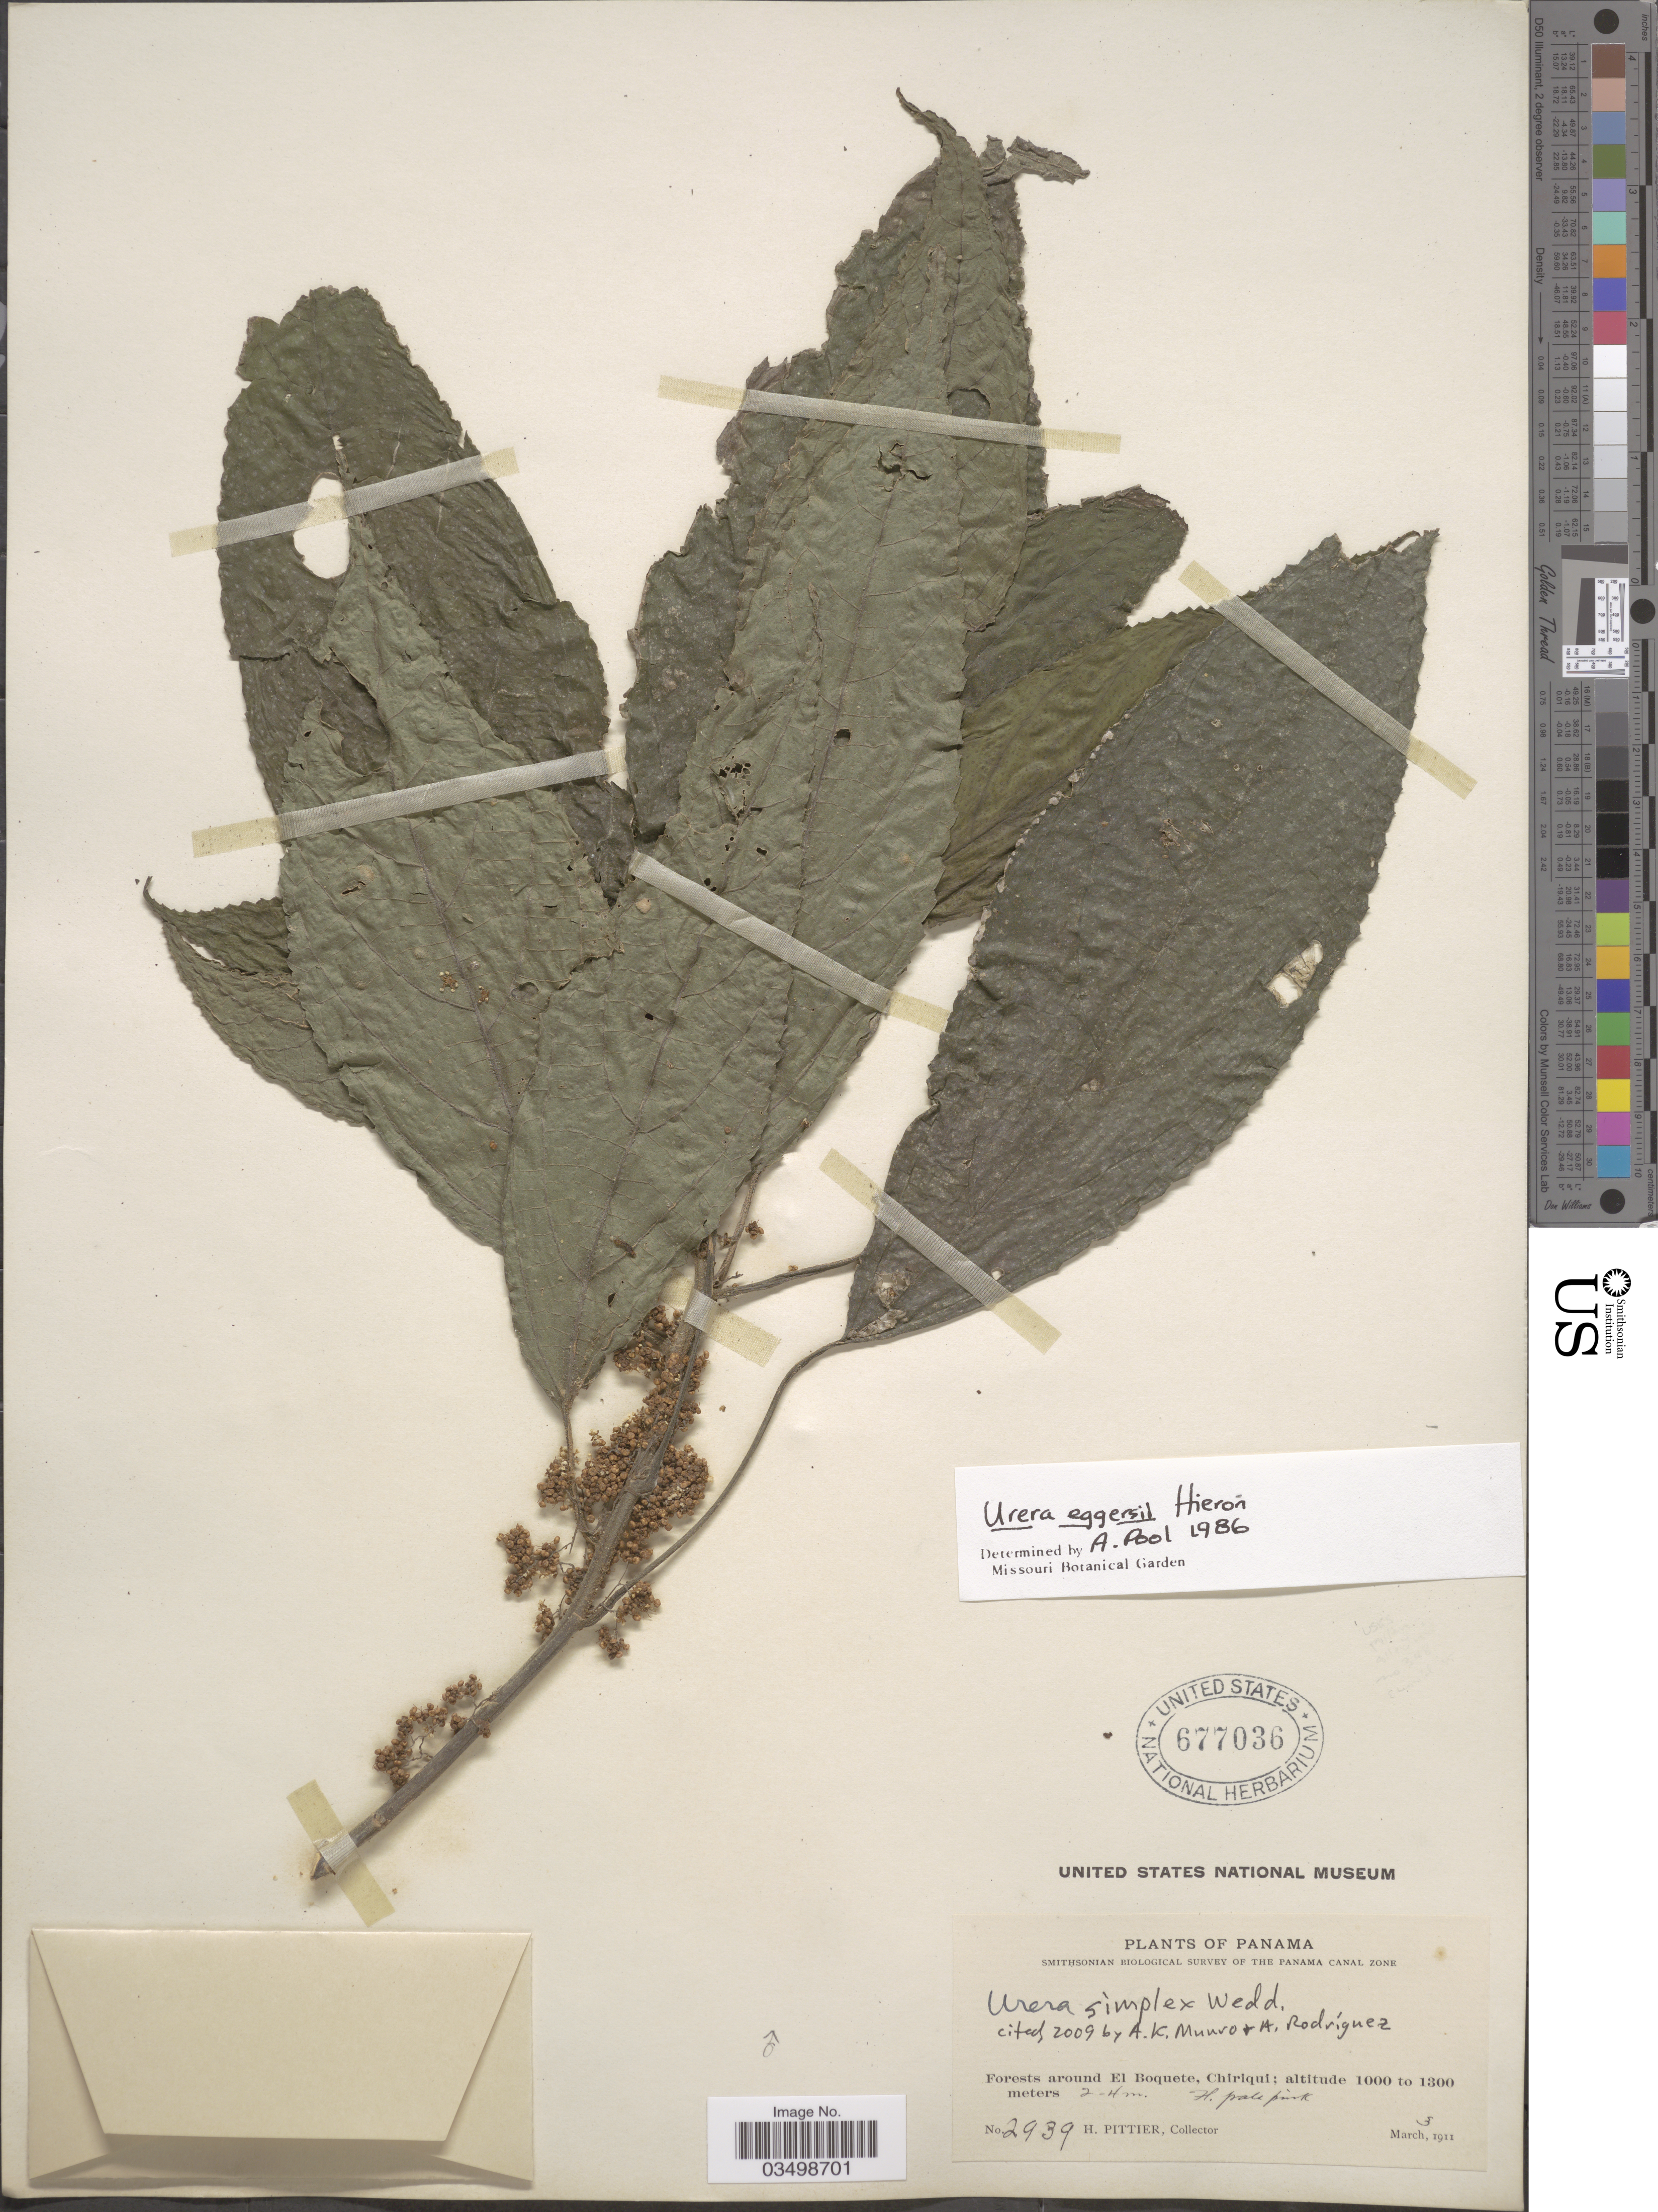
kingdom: Plantae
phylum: Tracheophyta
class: Magnoliopsida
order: Rosales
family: Urticaceae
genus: Urera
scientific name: Urera simplex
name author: Wedd.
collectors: H. F. Pittier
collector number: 2939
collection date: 1911-03-03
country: Panama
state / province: Chiriqui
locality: The Panama Canal Zone. Forest around El Boquete.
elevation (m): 1000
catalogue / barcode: US 677036